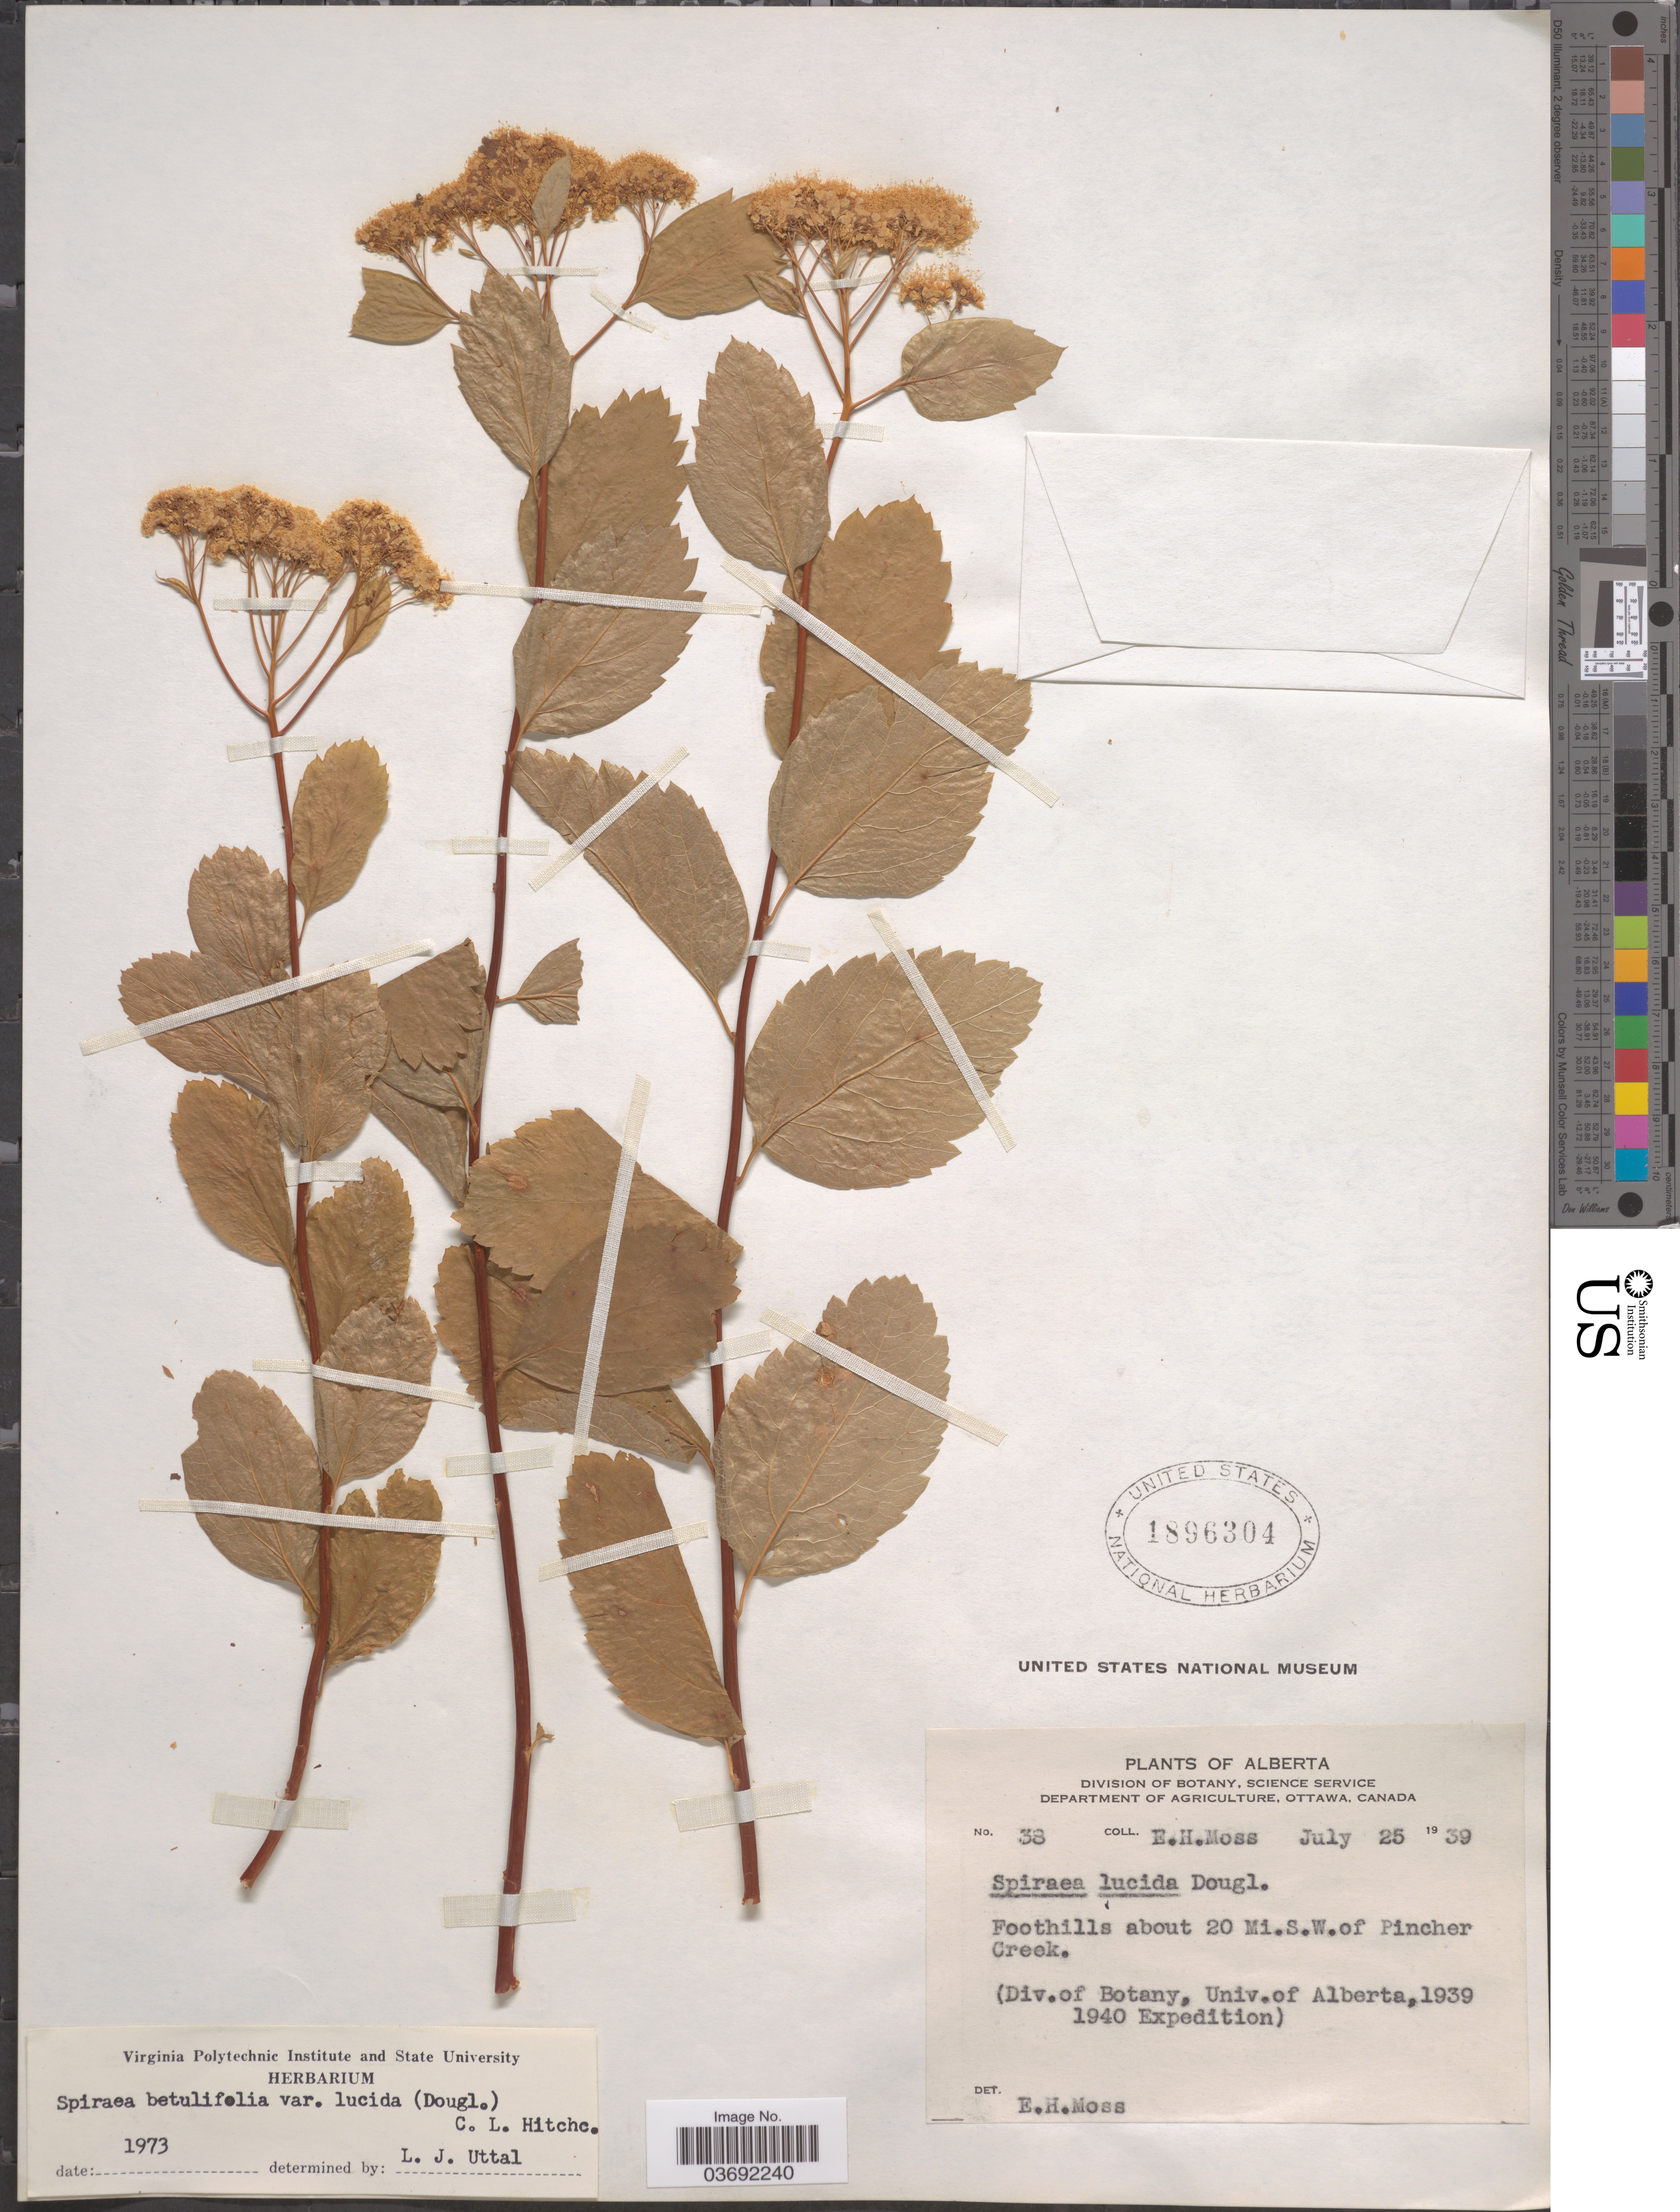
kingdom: Plantae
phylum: Tracheophyta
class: Magnoliopsida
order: Rosales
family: Rosaceae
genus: Spiraea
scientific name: Spiraea betulifolia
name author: Pall.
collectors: E. Moss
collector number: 38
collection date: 1939-07-25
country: Canada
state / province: Alberta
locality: Foothills about 20 mi. S. W. of Pincher Creek.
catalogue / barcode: US 1896304